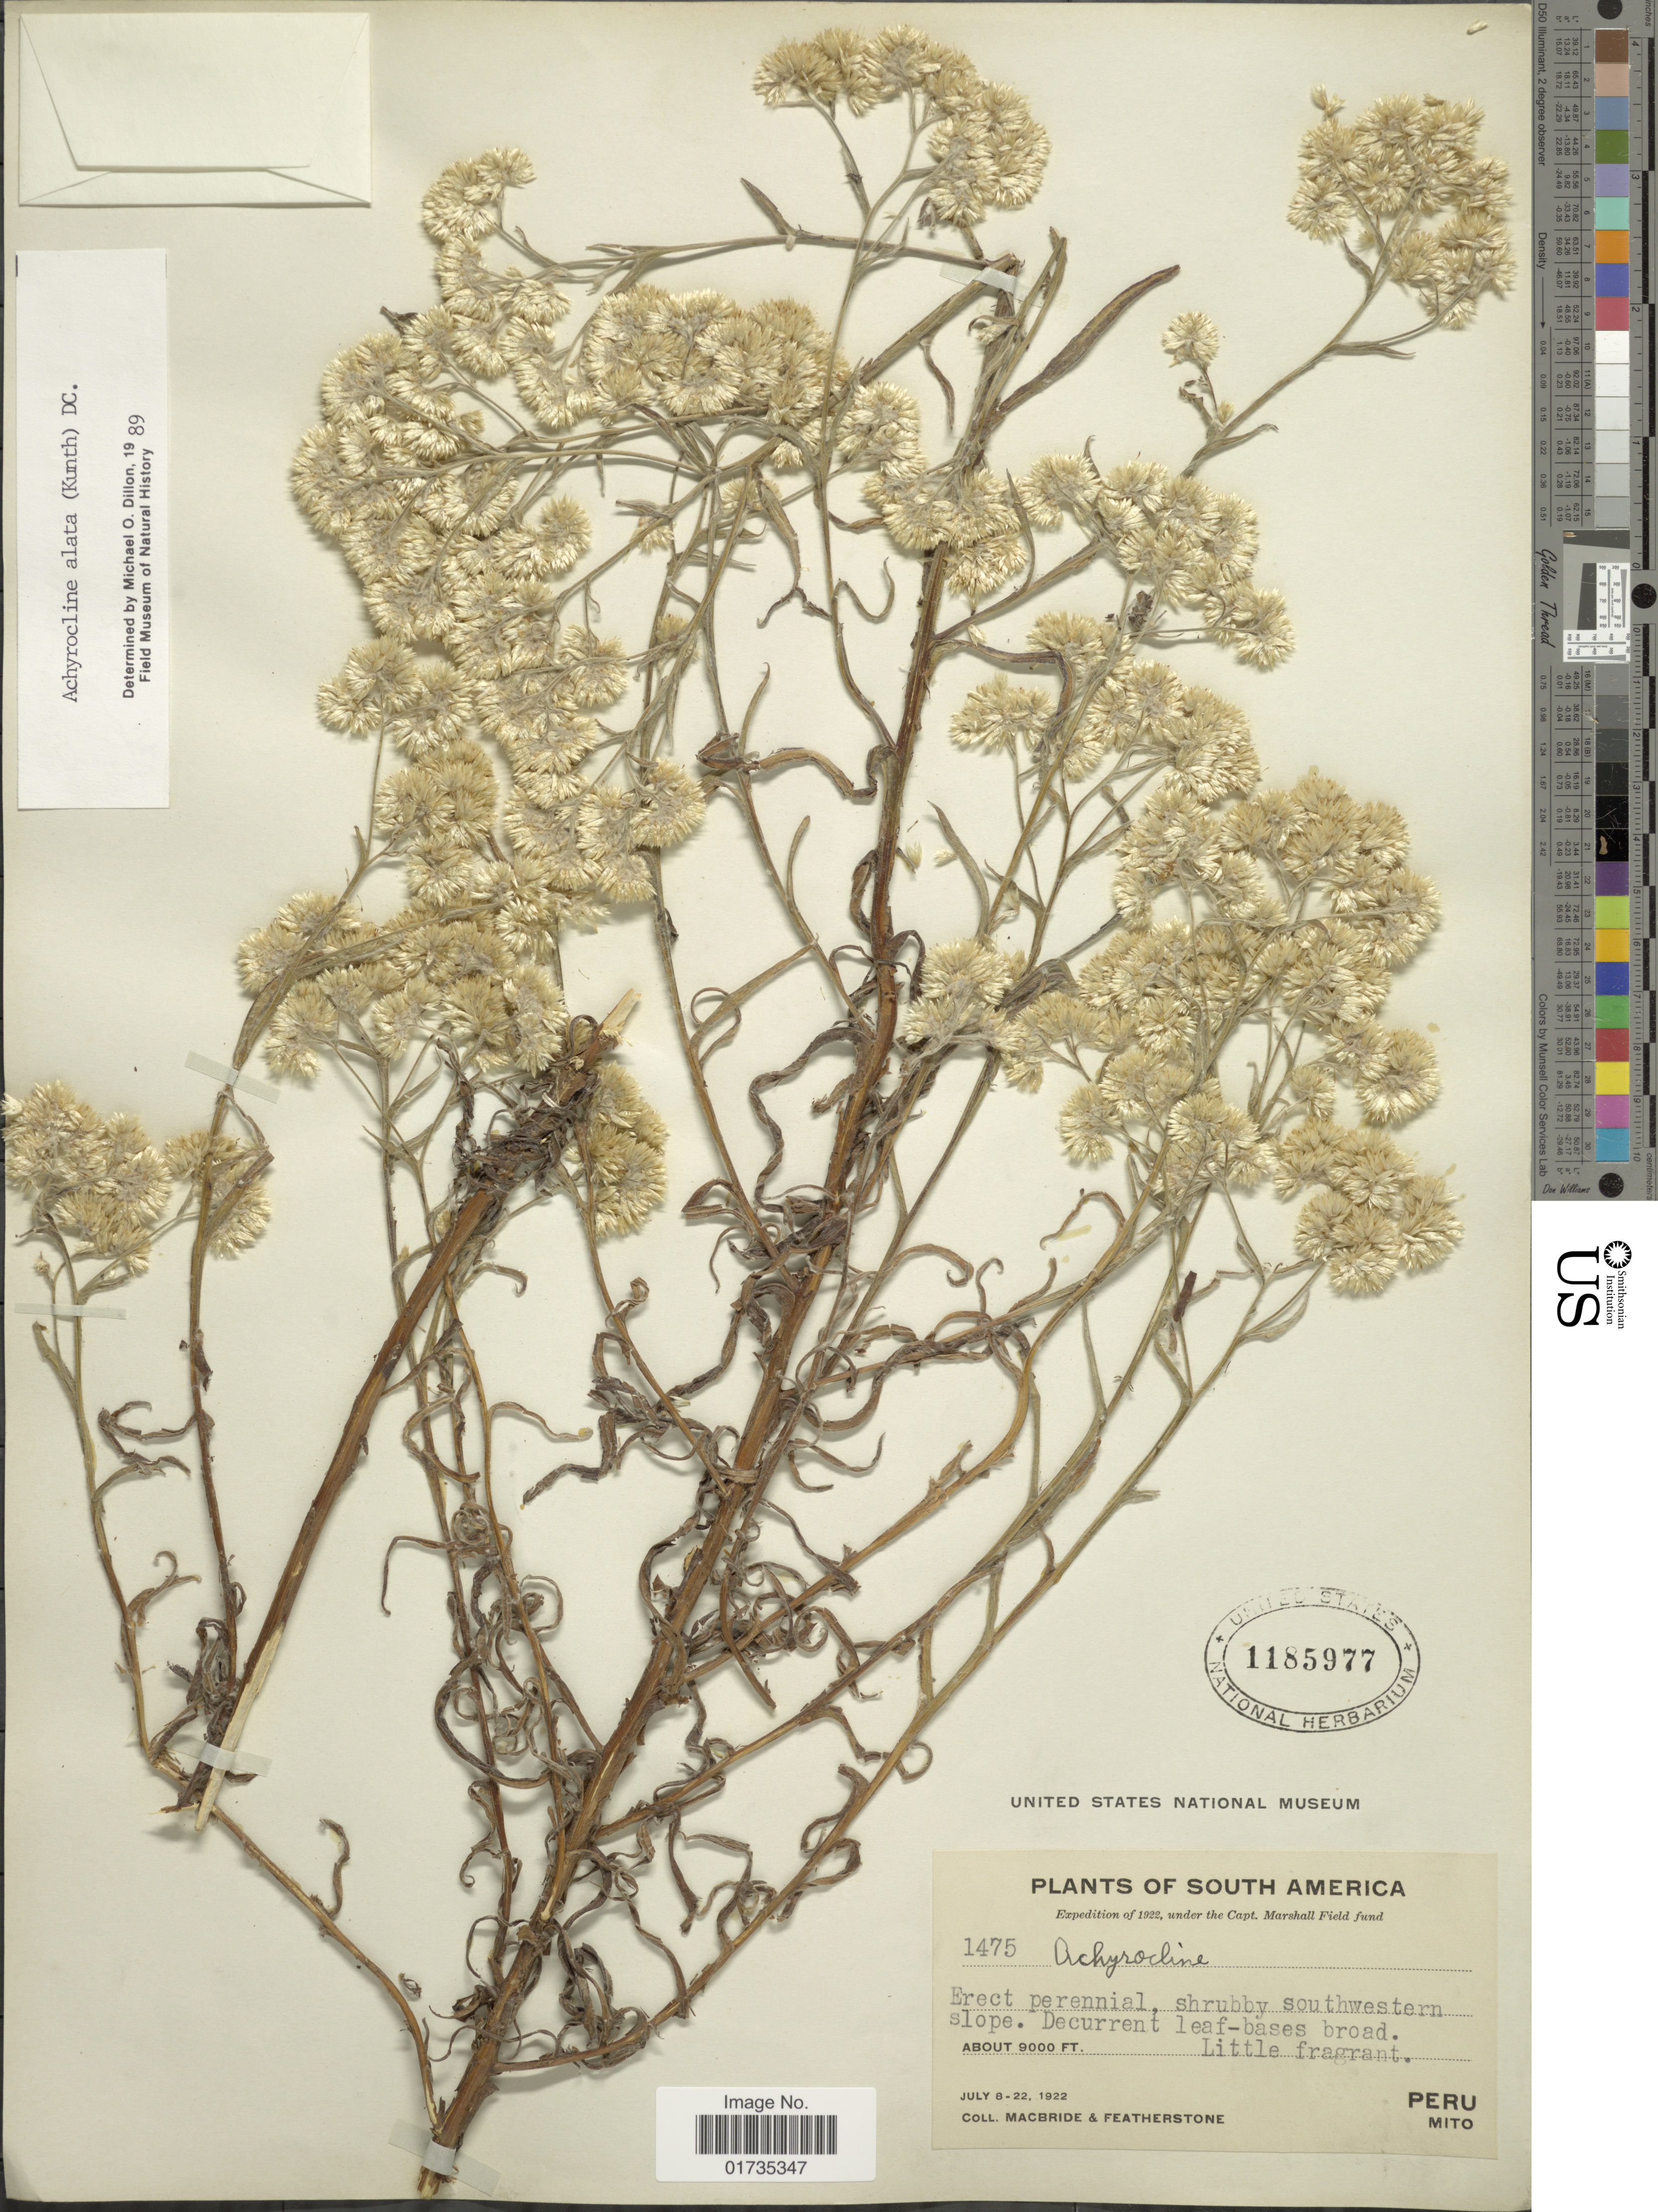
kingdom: Plantae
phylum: Tracheophyta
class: Magnoliopsida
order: Asterales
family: Asteraceae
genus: Achyrocline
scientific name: Achyrocline alata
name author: (Kunth) DC.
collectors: Macbride, -- & -. Featherstone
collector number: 1475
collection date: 1922-07-08/1922-07-22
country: Peru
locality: Peru. Mito Erect perennial shrubby southwestern slope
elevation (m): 2743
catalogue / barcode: US 1185977